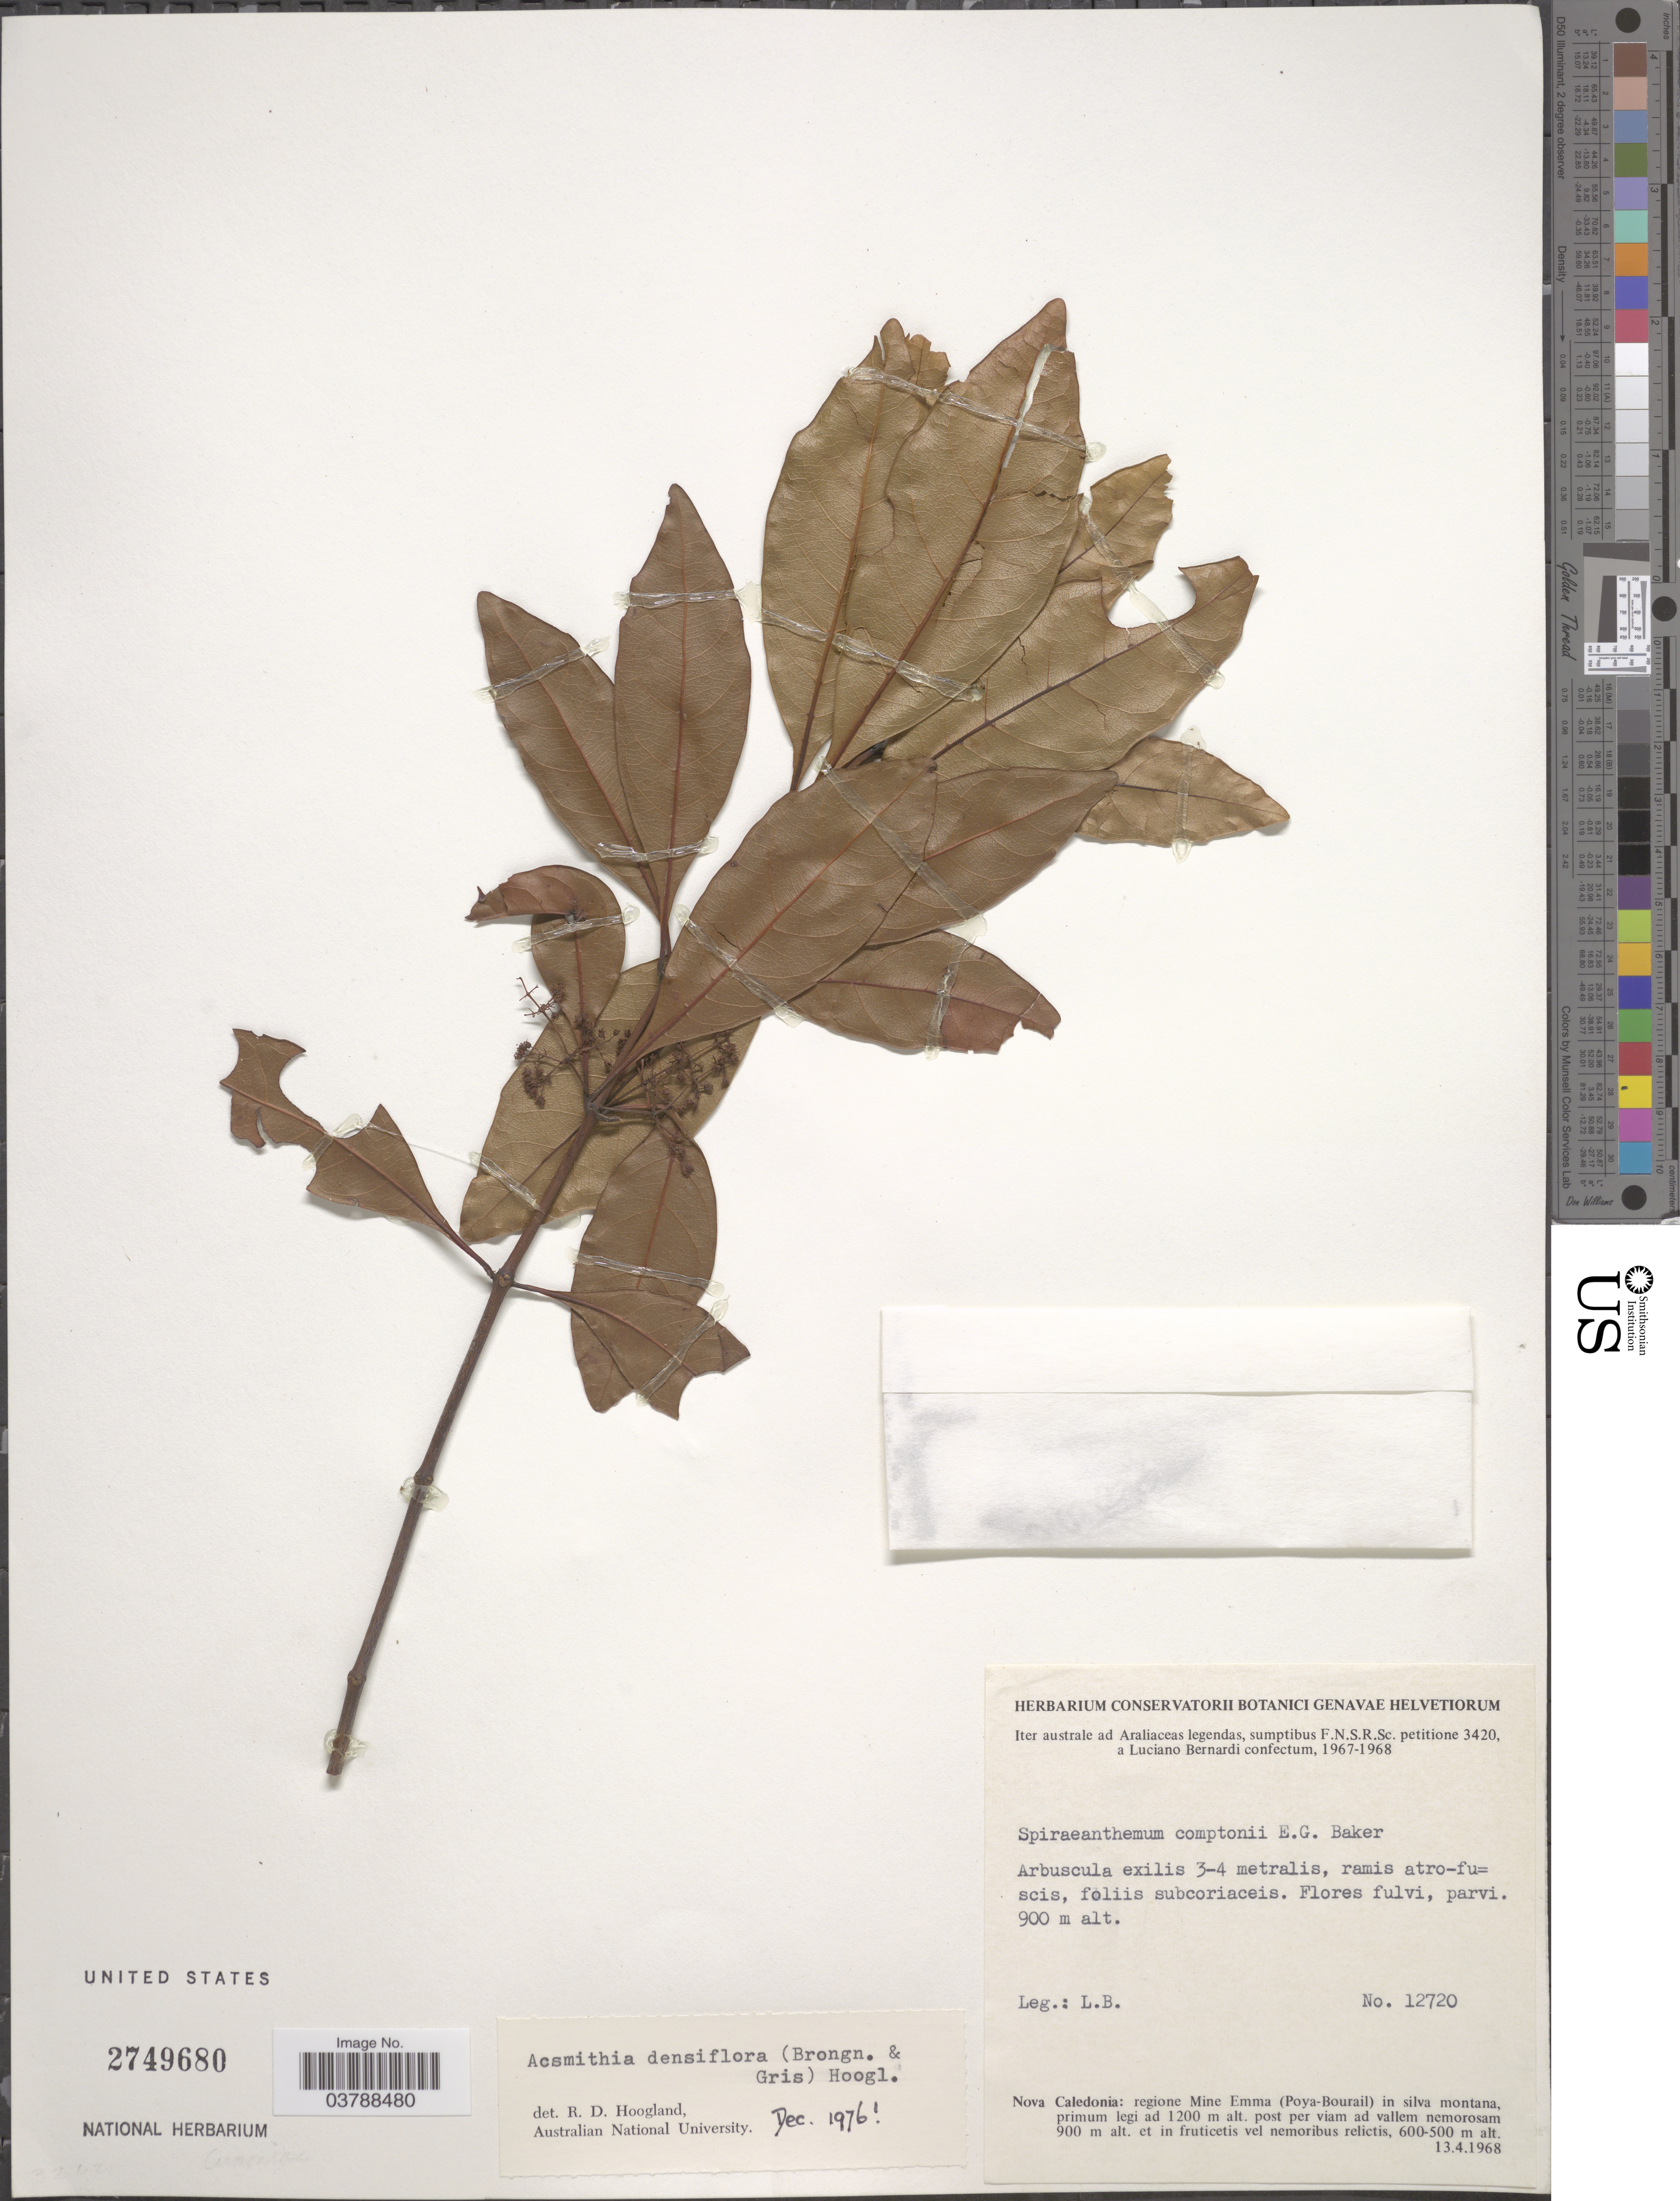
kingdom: Plantae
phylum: Tracheophyta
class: Magnoliopsida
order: Oxalidales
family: Cunoniaceae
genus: Spiraeanthemum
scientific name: Spiraeanthemum densiflorum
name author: Brongn. & Gris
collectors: L. Bernardi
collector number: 12720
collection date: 1968-04-13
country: New Caledonia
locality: Nova Caledonia: regione Mine Emma (Poya-Bourail) in silva montana primum legi .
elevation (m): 900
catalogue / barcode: US 2749680